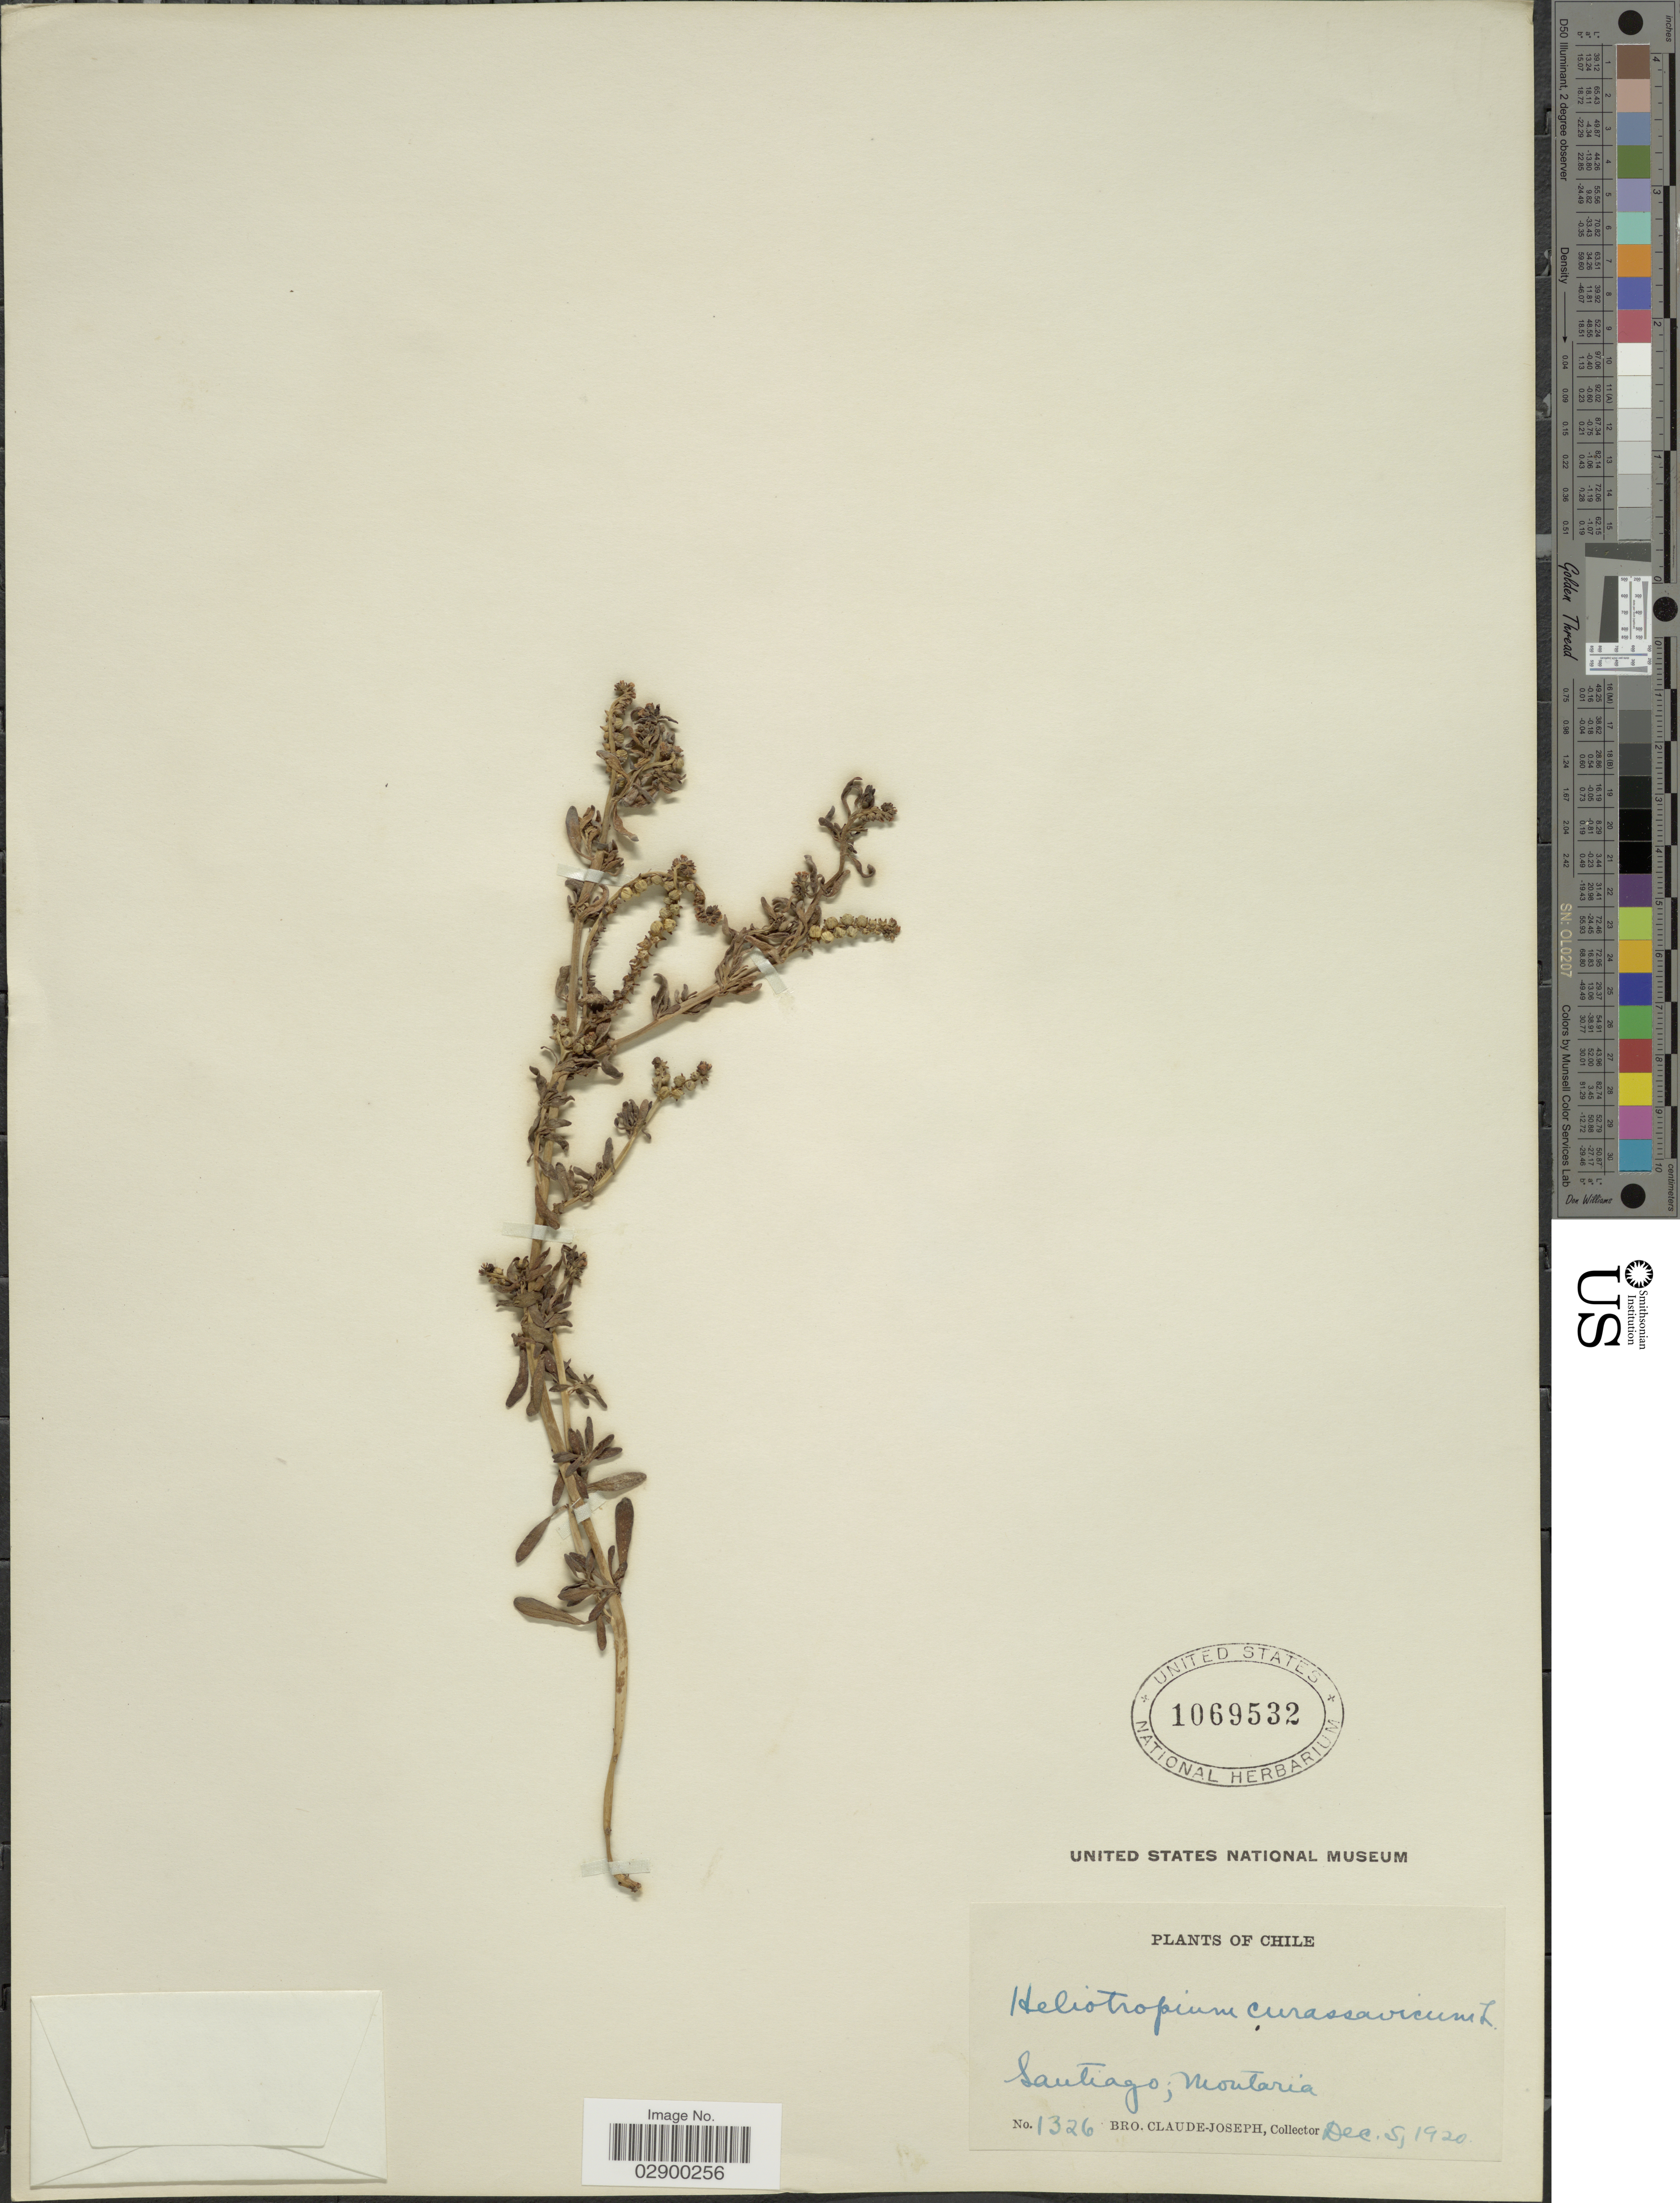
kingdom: Plantae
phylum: Tracheophyta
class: Magnoliopsida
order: Boraginales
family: Heliotropiaceae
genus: Heliotropium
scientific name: Heliotropium curassavicum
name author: L.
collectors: Bro. Claude-Joseph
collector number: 1326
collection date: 1920-12-05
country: Chile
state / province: Región Metropolitana (RM)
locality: Santiago; Montaria.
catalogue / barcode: US 1069532